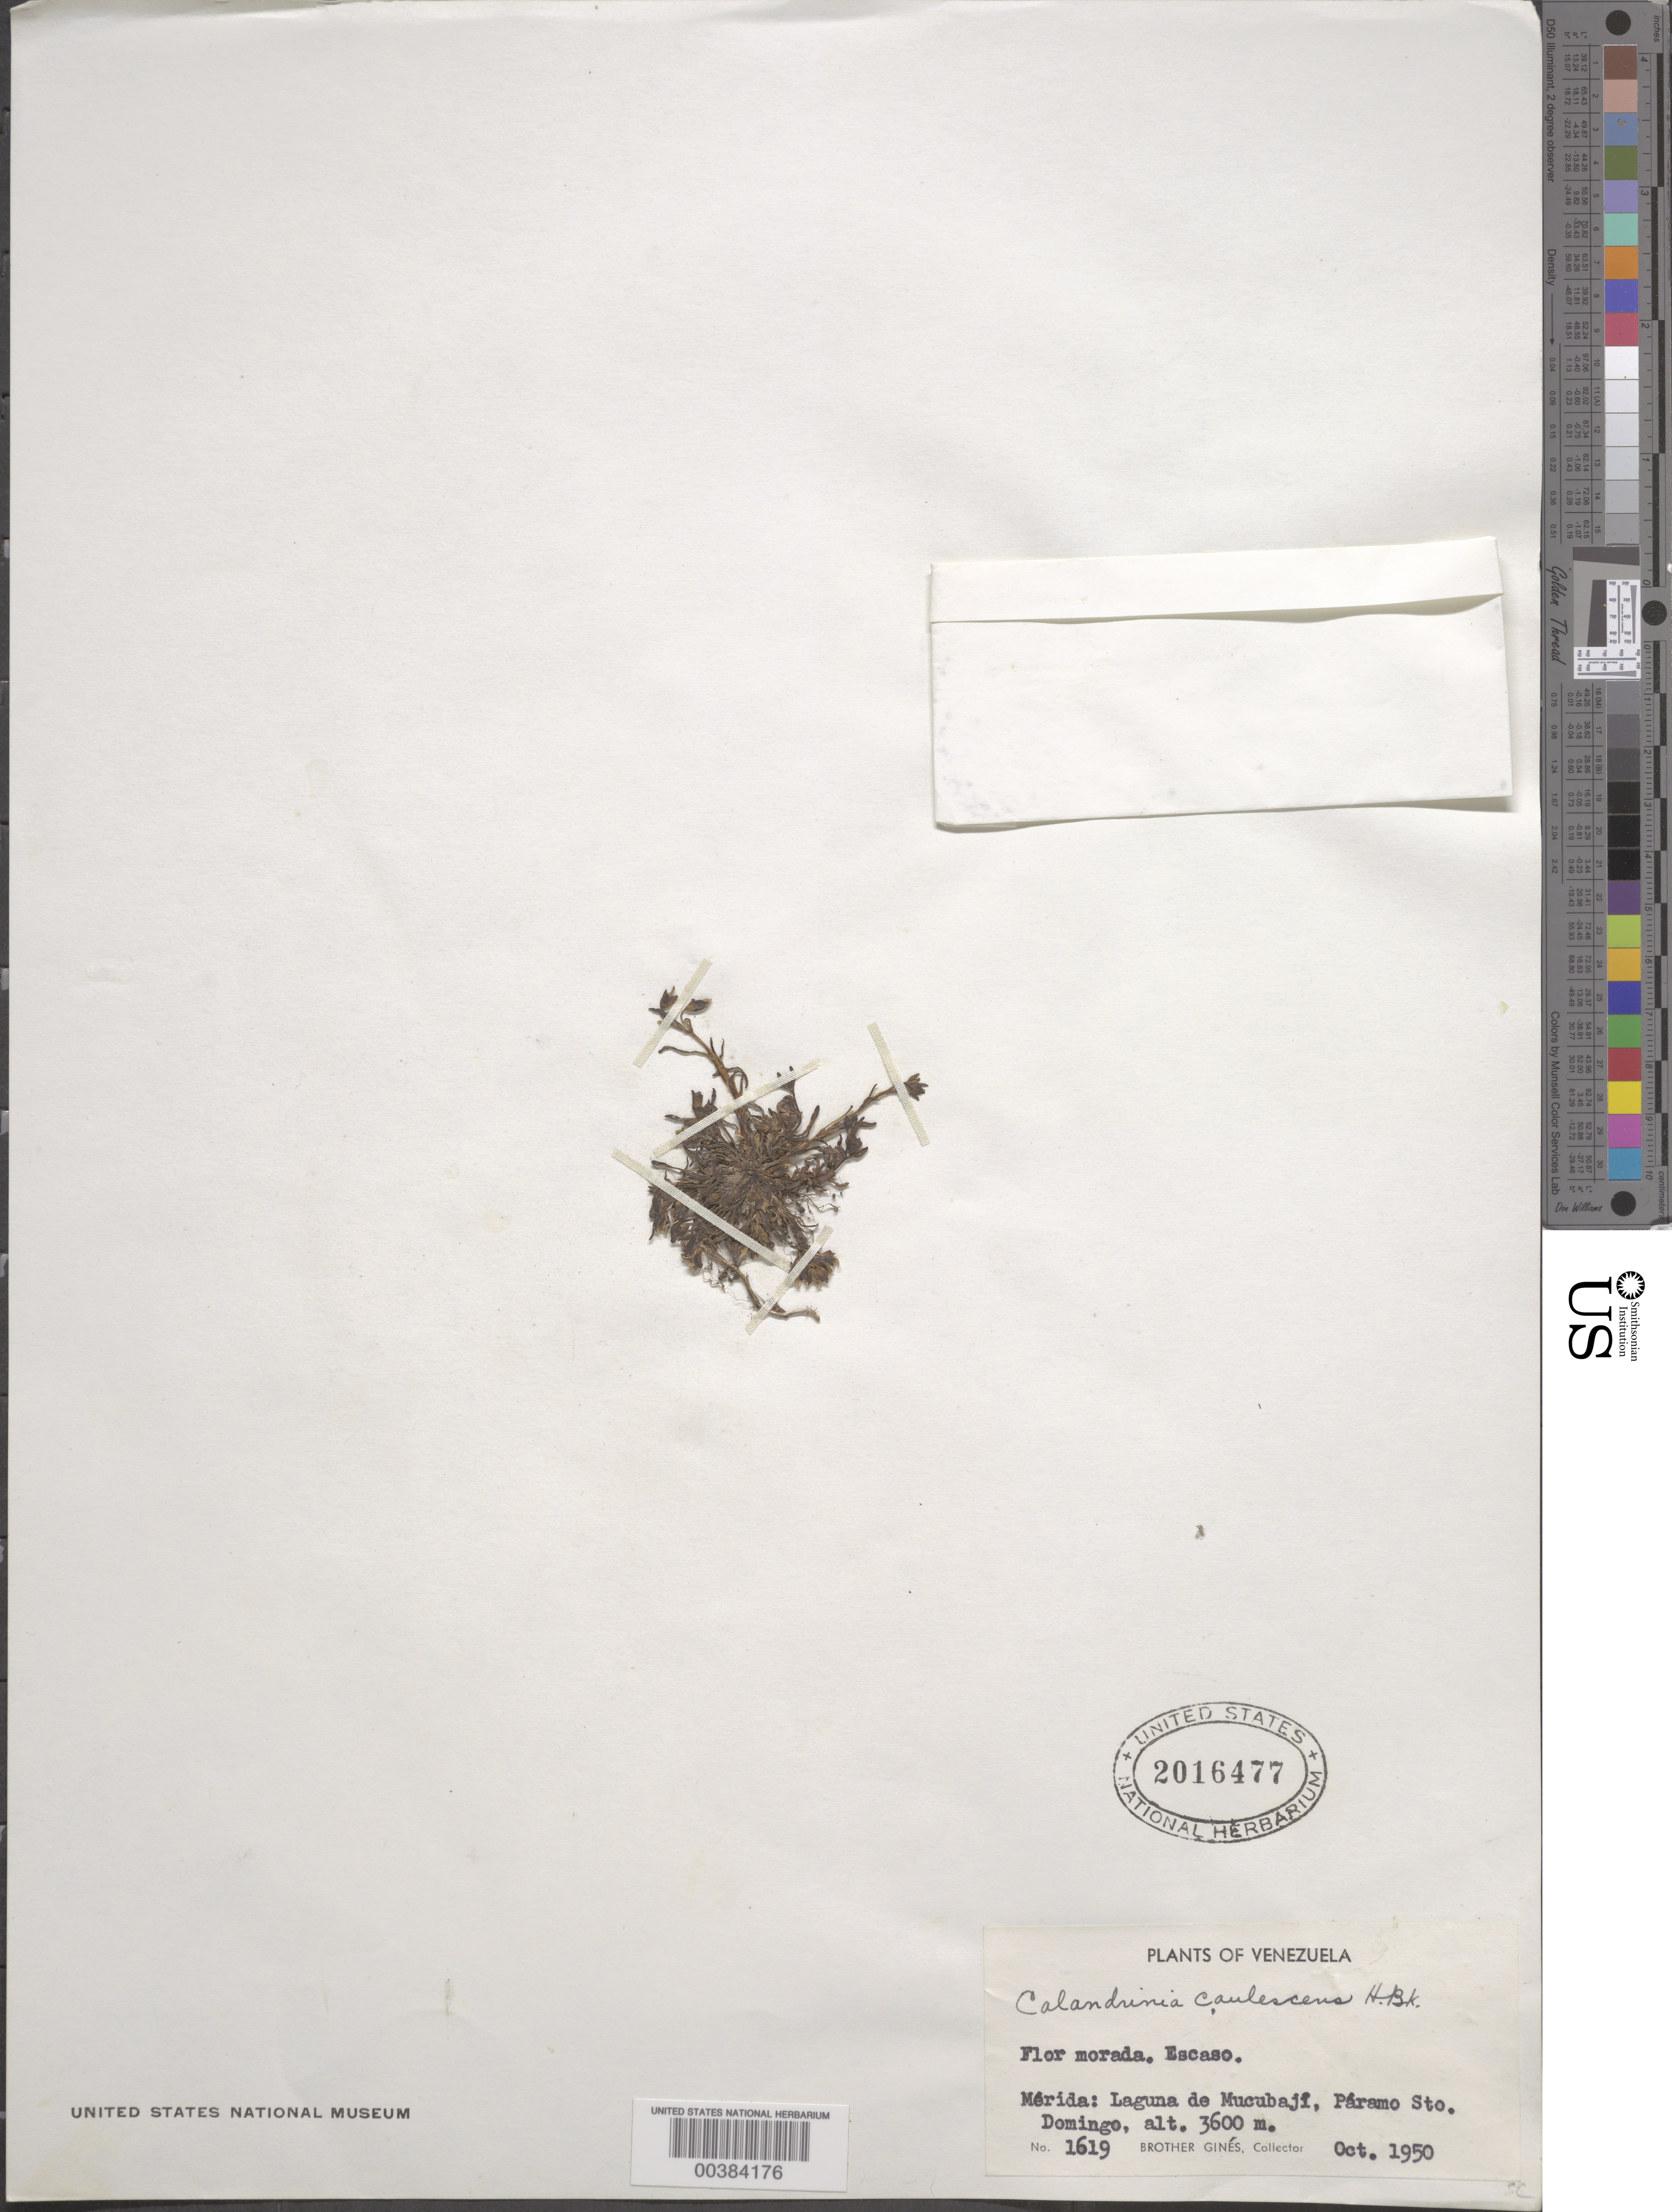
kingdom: Plantae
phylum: Tracheophyta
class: Magnoliopsida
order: Caryophyllales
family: Montiaceae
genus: Calandrinia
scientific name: Calandrinia ciliata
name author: (Ruiz & Pav.) DC.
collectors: Bro. Gines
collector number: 1619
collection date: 1950-10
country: Venezuela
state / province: Mérida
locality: Laguna de Mucubají, Páramo Sto. Domingo.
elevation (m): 3600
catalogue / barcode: US 2016477